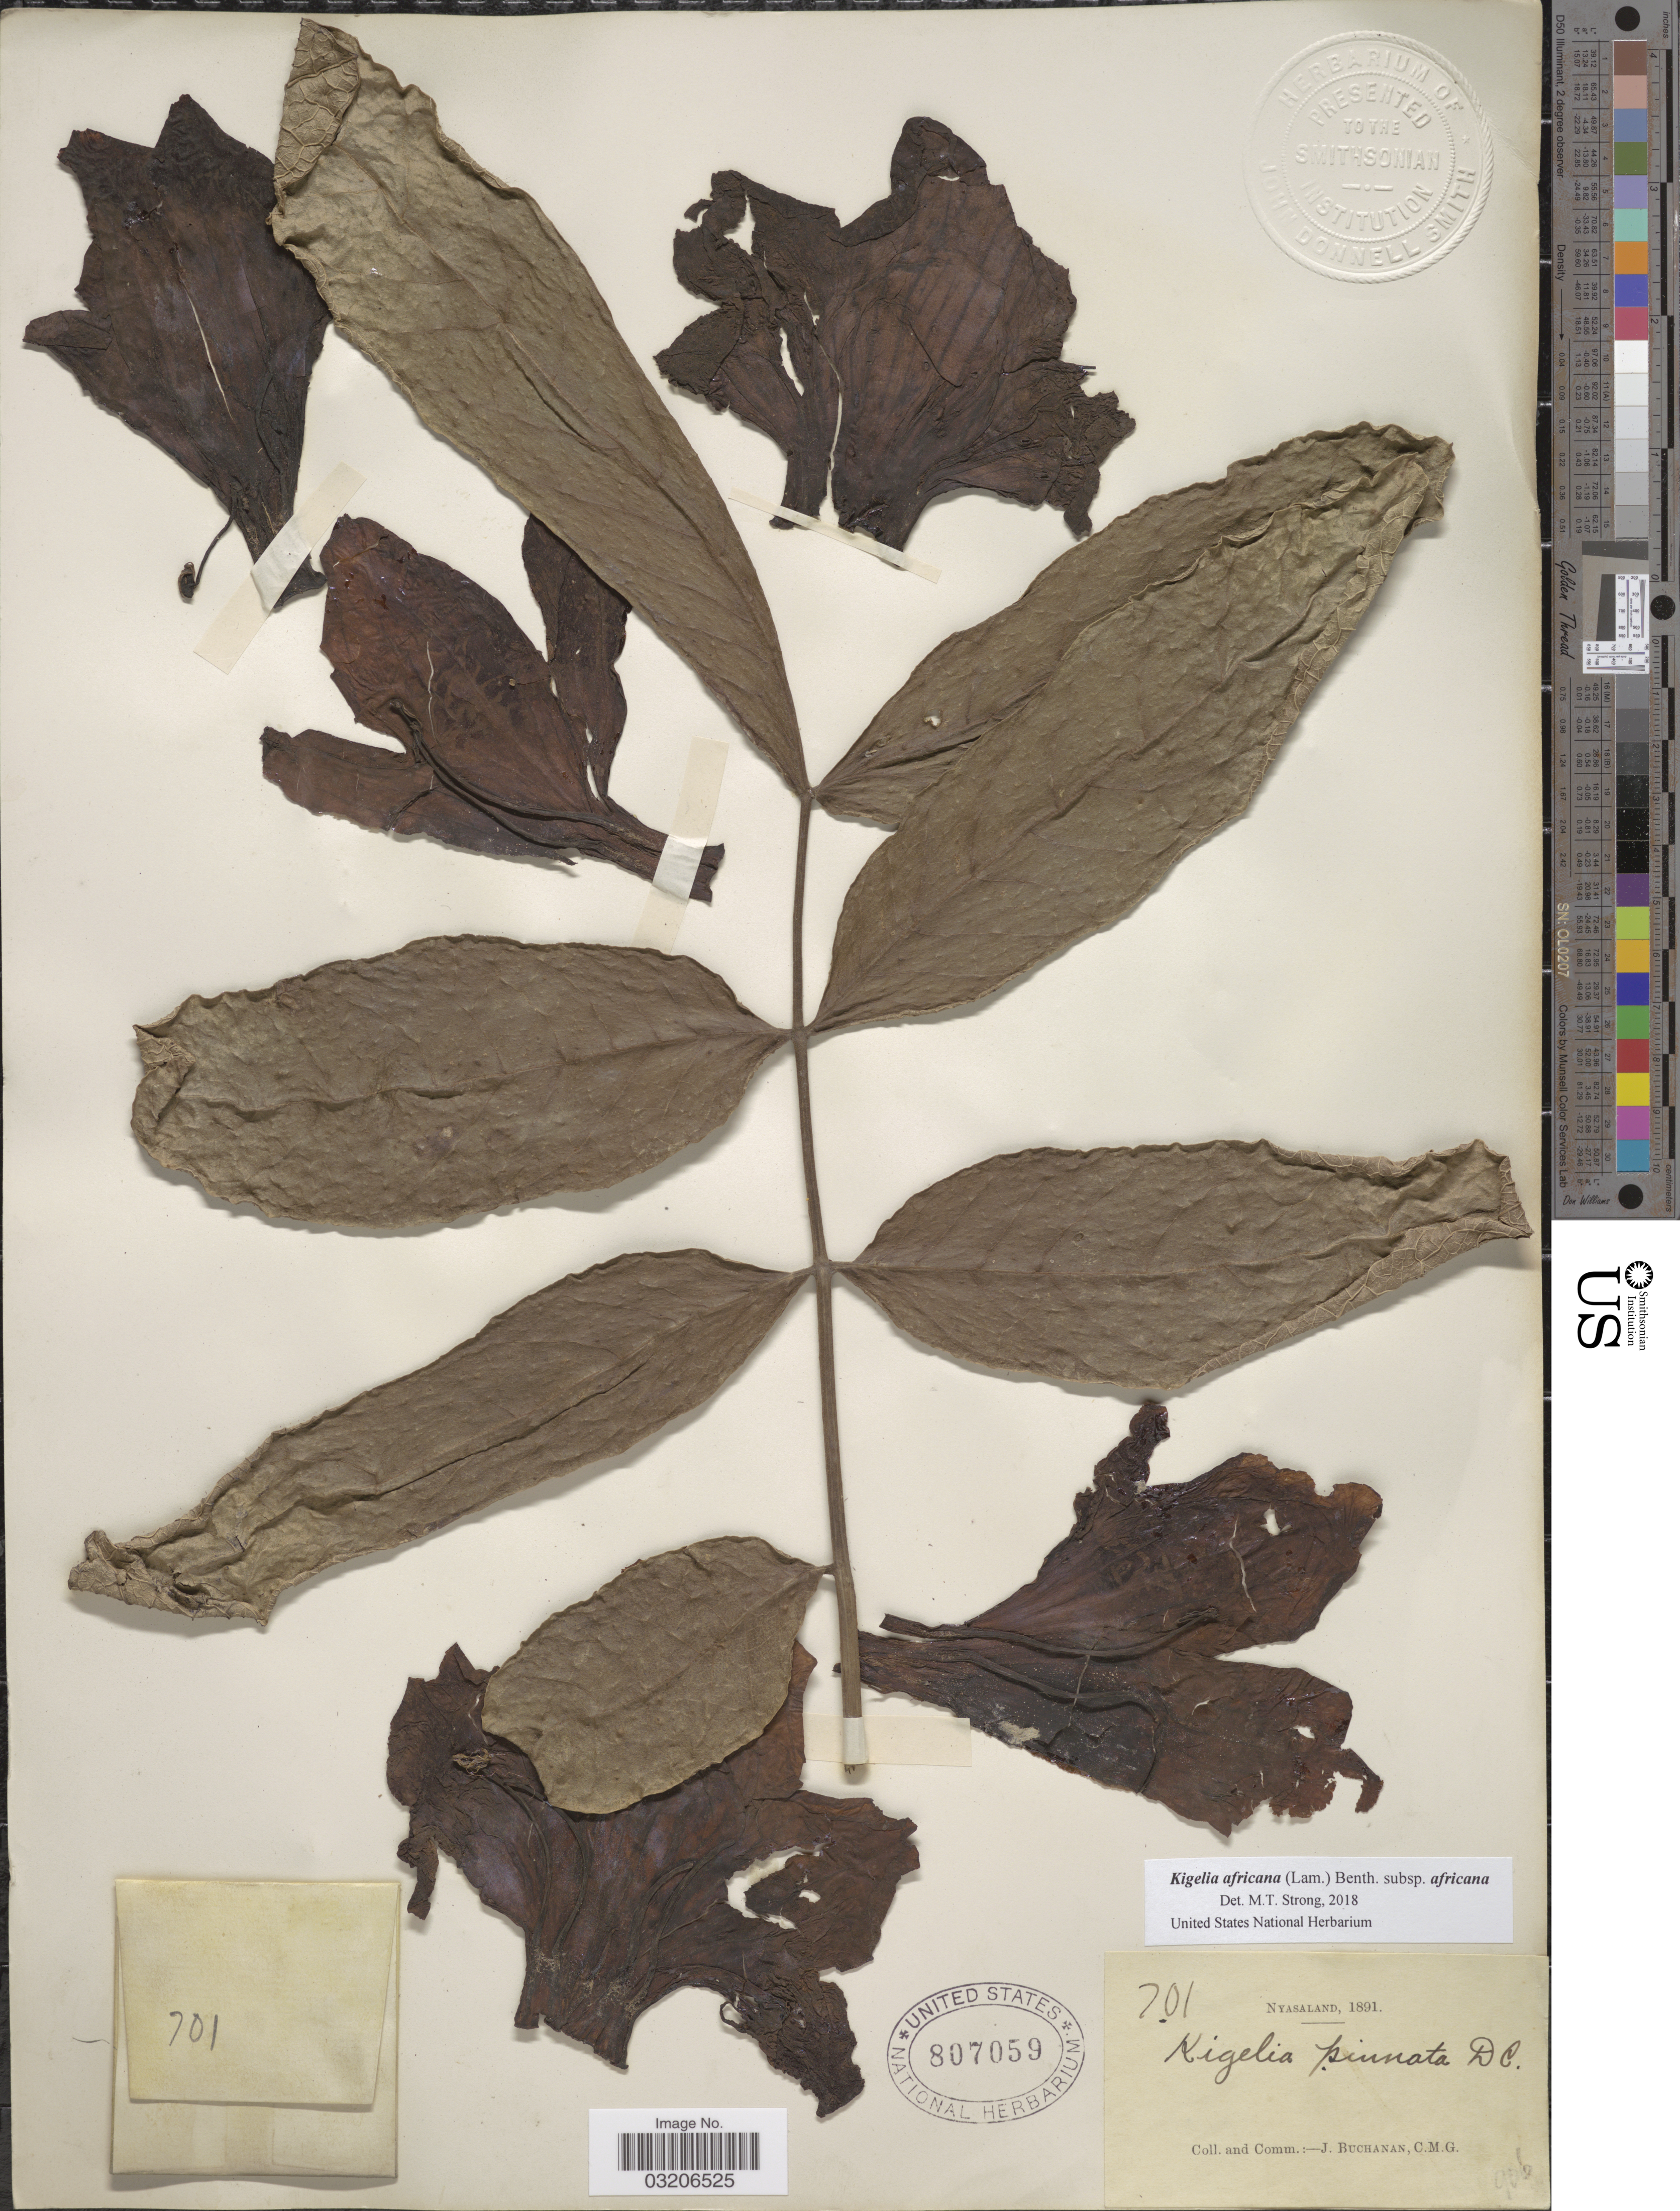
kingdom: Plantae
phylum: Tracheophyta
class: Magnoliopsida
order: Lamiales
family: Bignoniaceae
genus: Kigelia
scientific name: Kigelia africana subsp. africana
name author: (Lam.) Benth.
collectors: J. Buchanan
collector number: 701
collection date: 1891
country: Malawi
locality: Nyasaland.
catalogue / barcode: US 807059